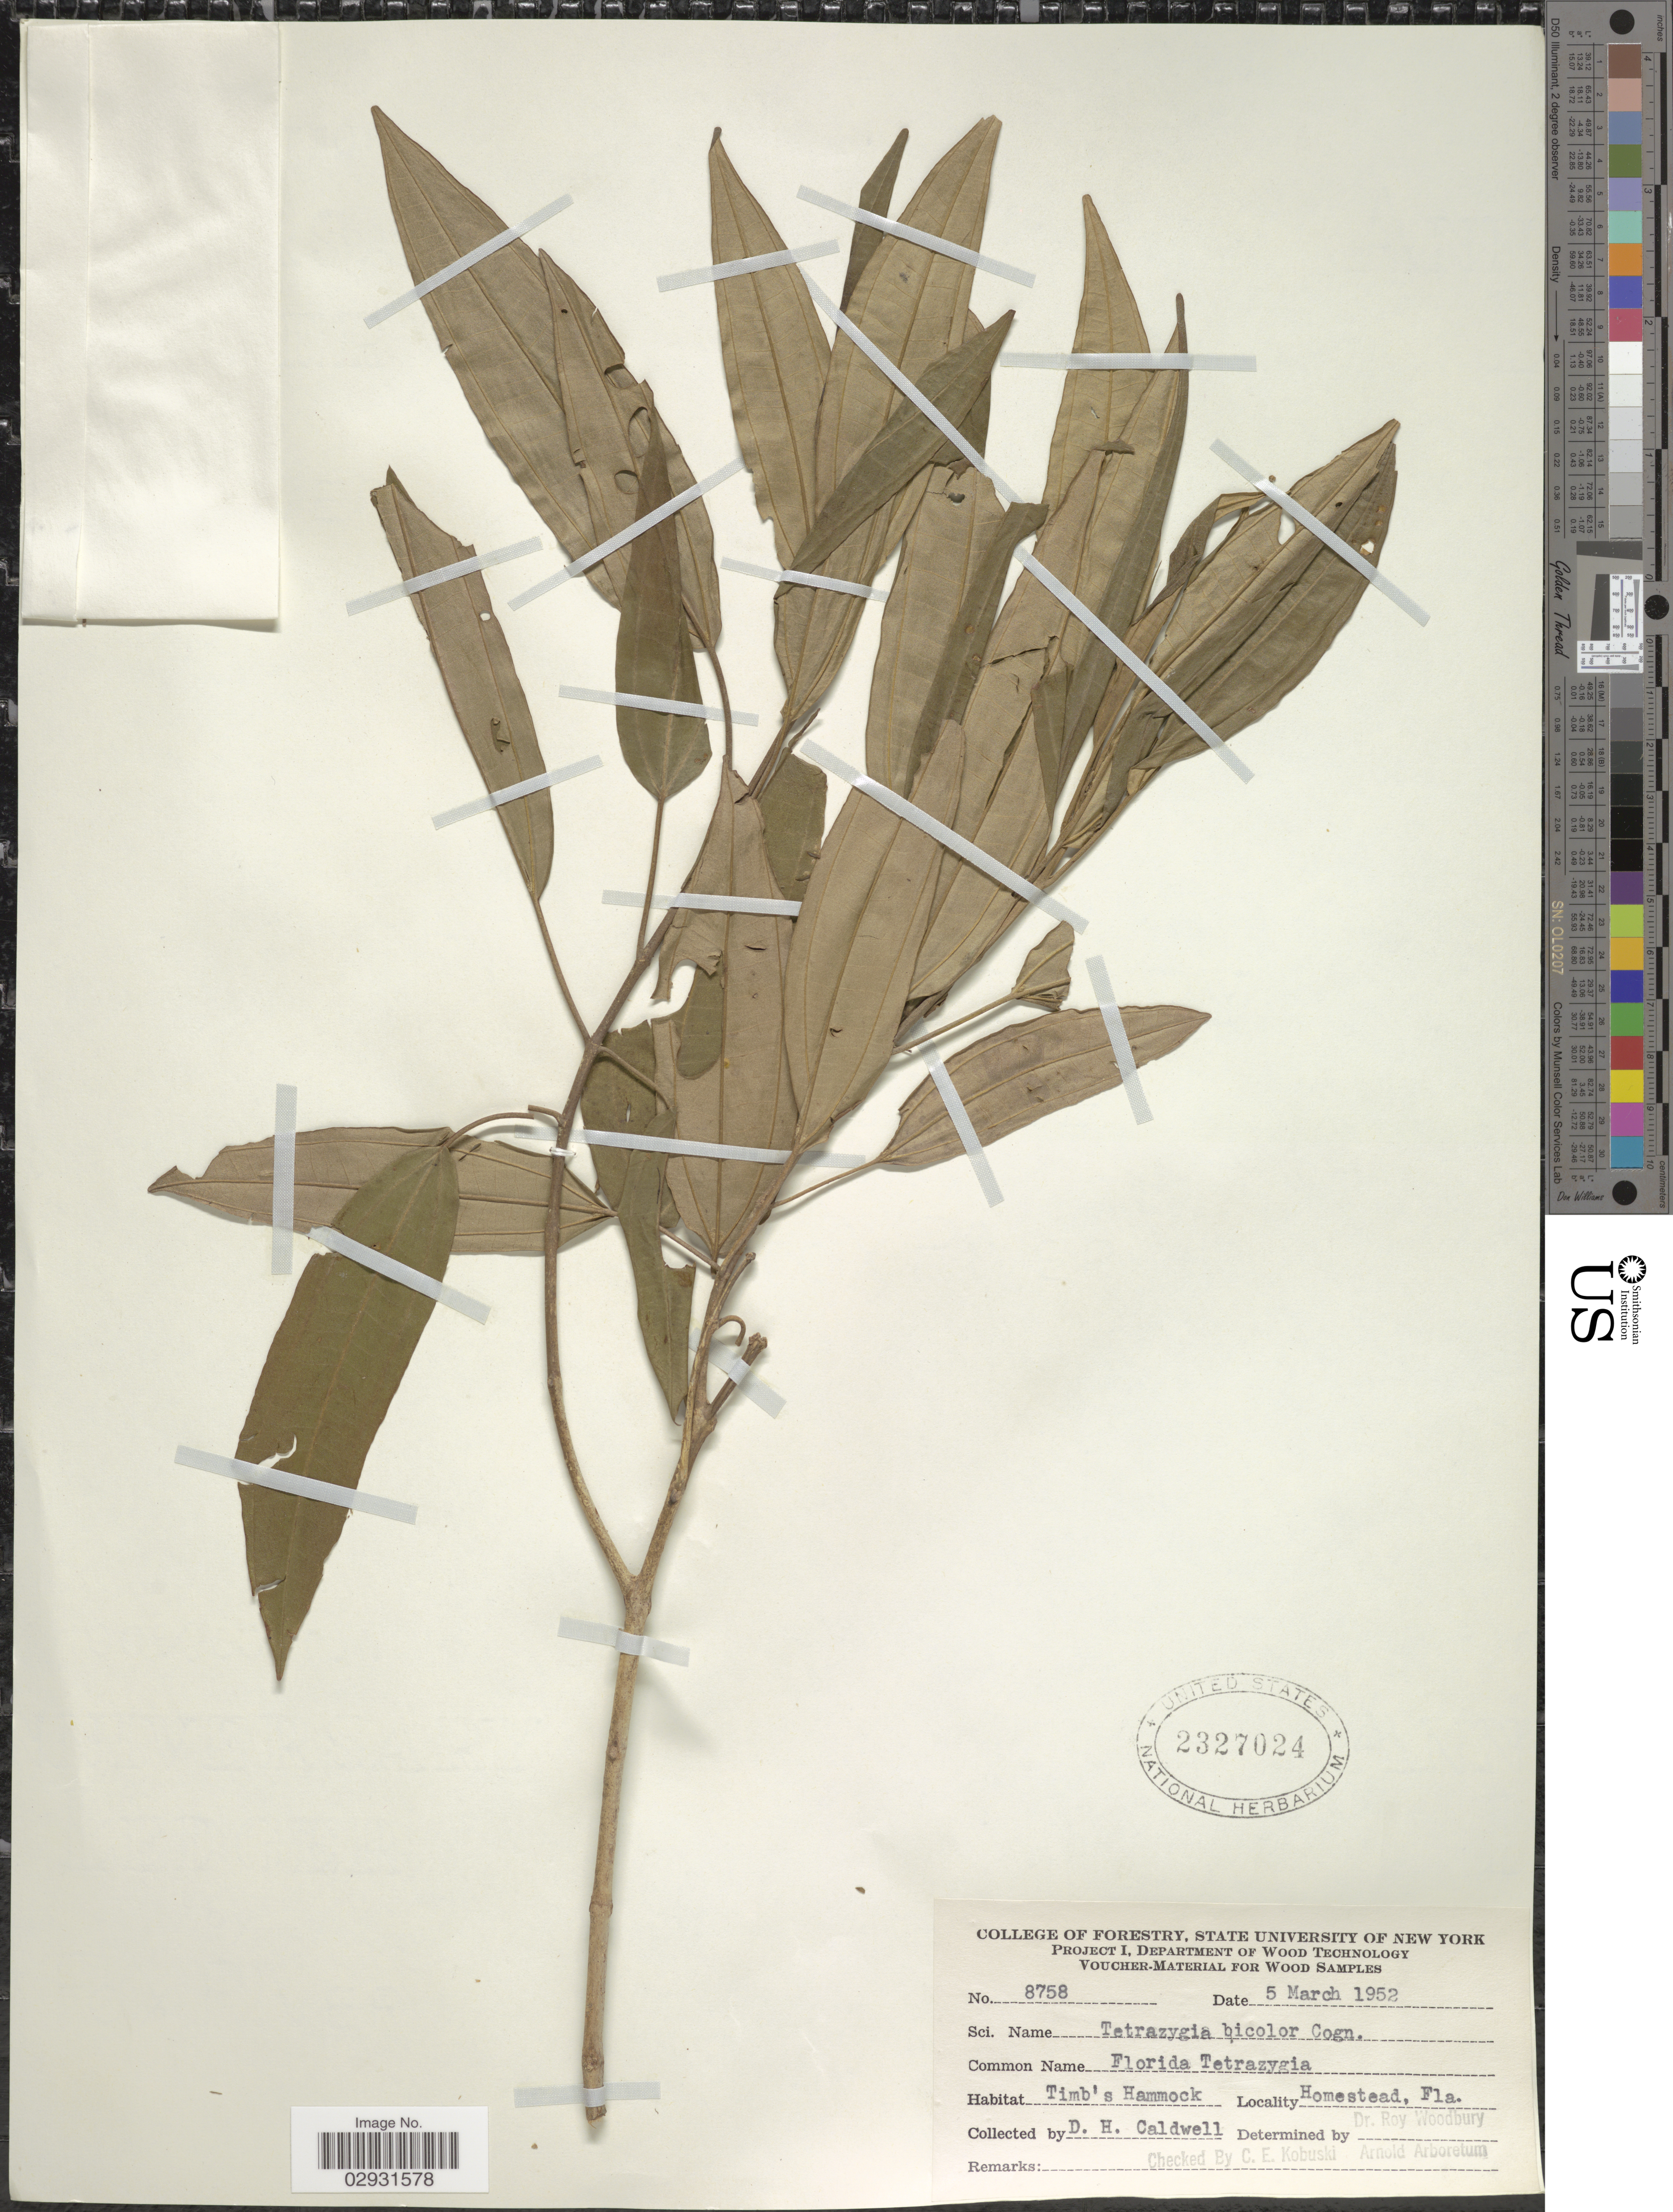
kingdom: Plantae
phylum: Tracheophyta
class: Magnoliopsida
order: Myrtales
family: Melastomataceae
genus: Tetrazygia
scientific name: Tetrazygia bicolor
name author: (Mill.) Cogn.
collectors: D. H. Caldwell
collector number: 8758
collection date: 1952-03-05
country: United States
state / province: Florida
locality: Timb's Hammock, Homestead.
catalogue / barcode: US 2327024